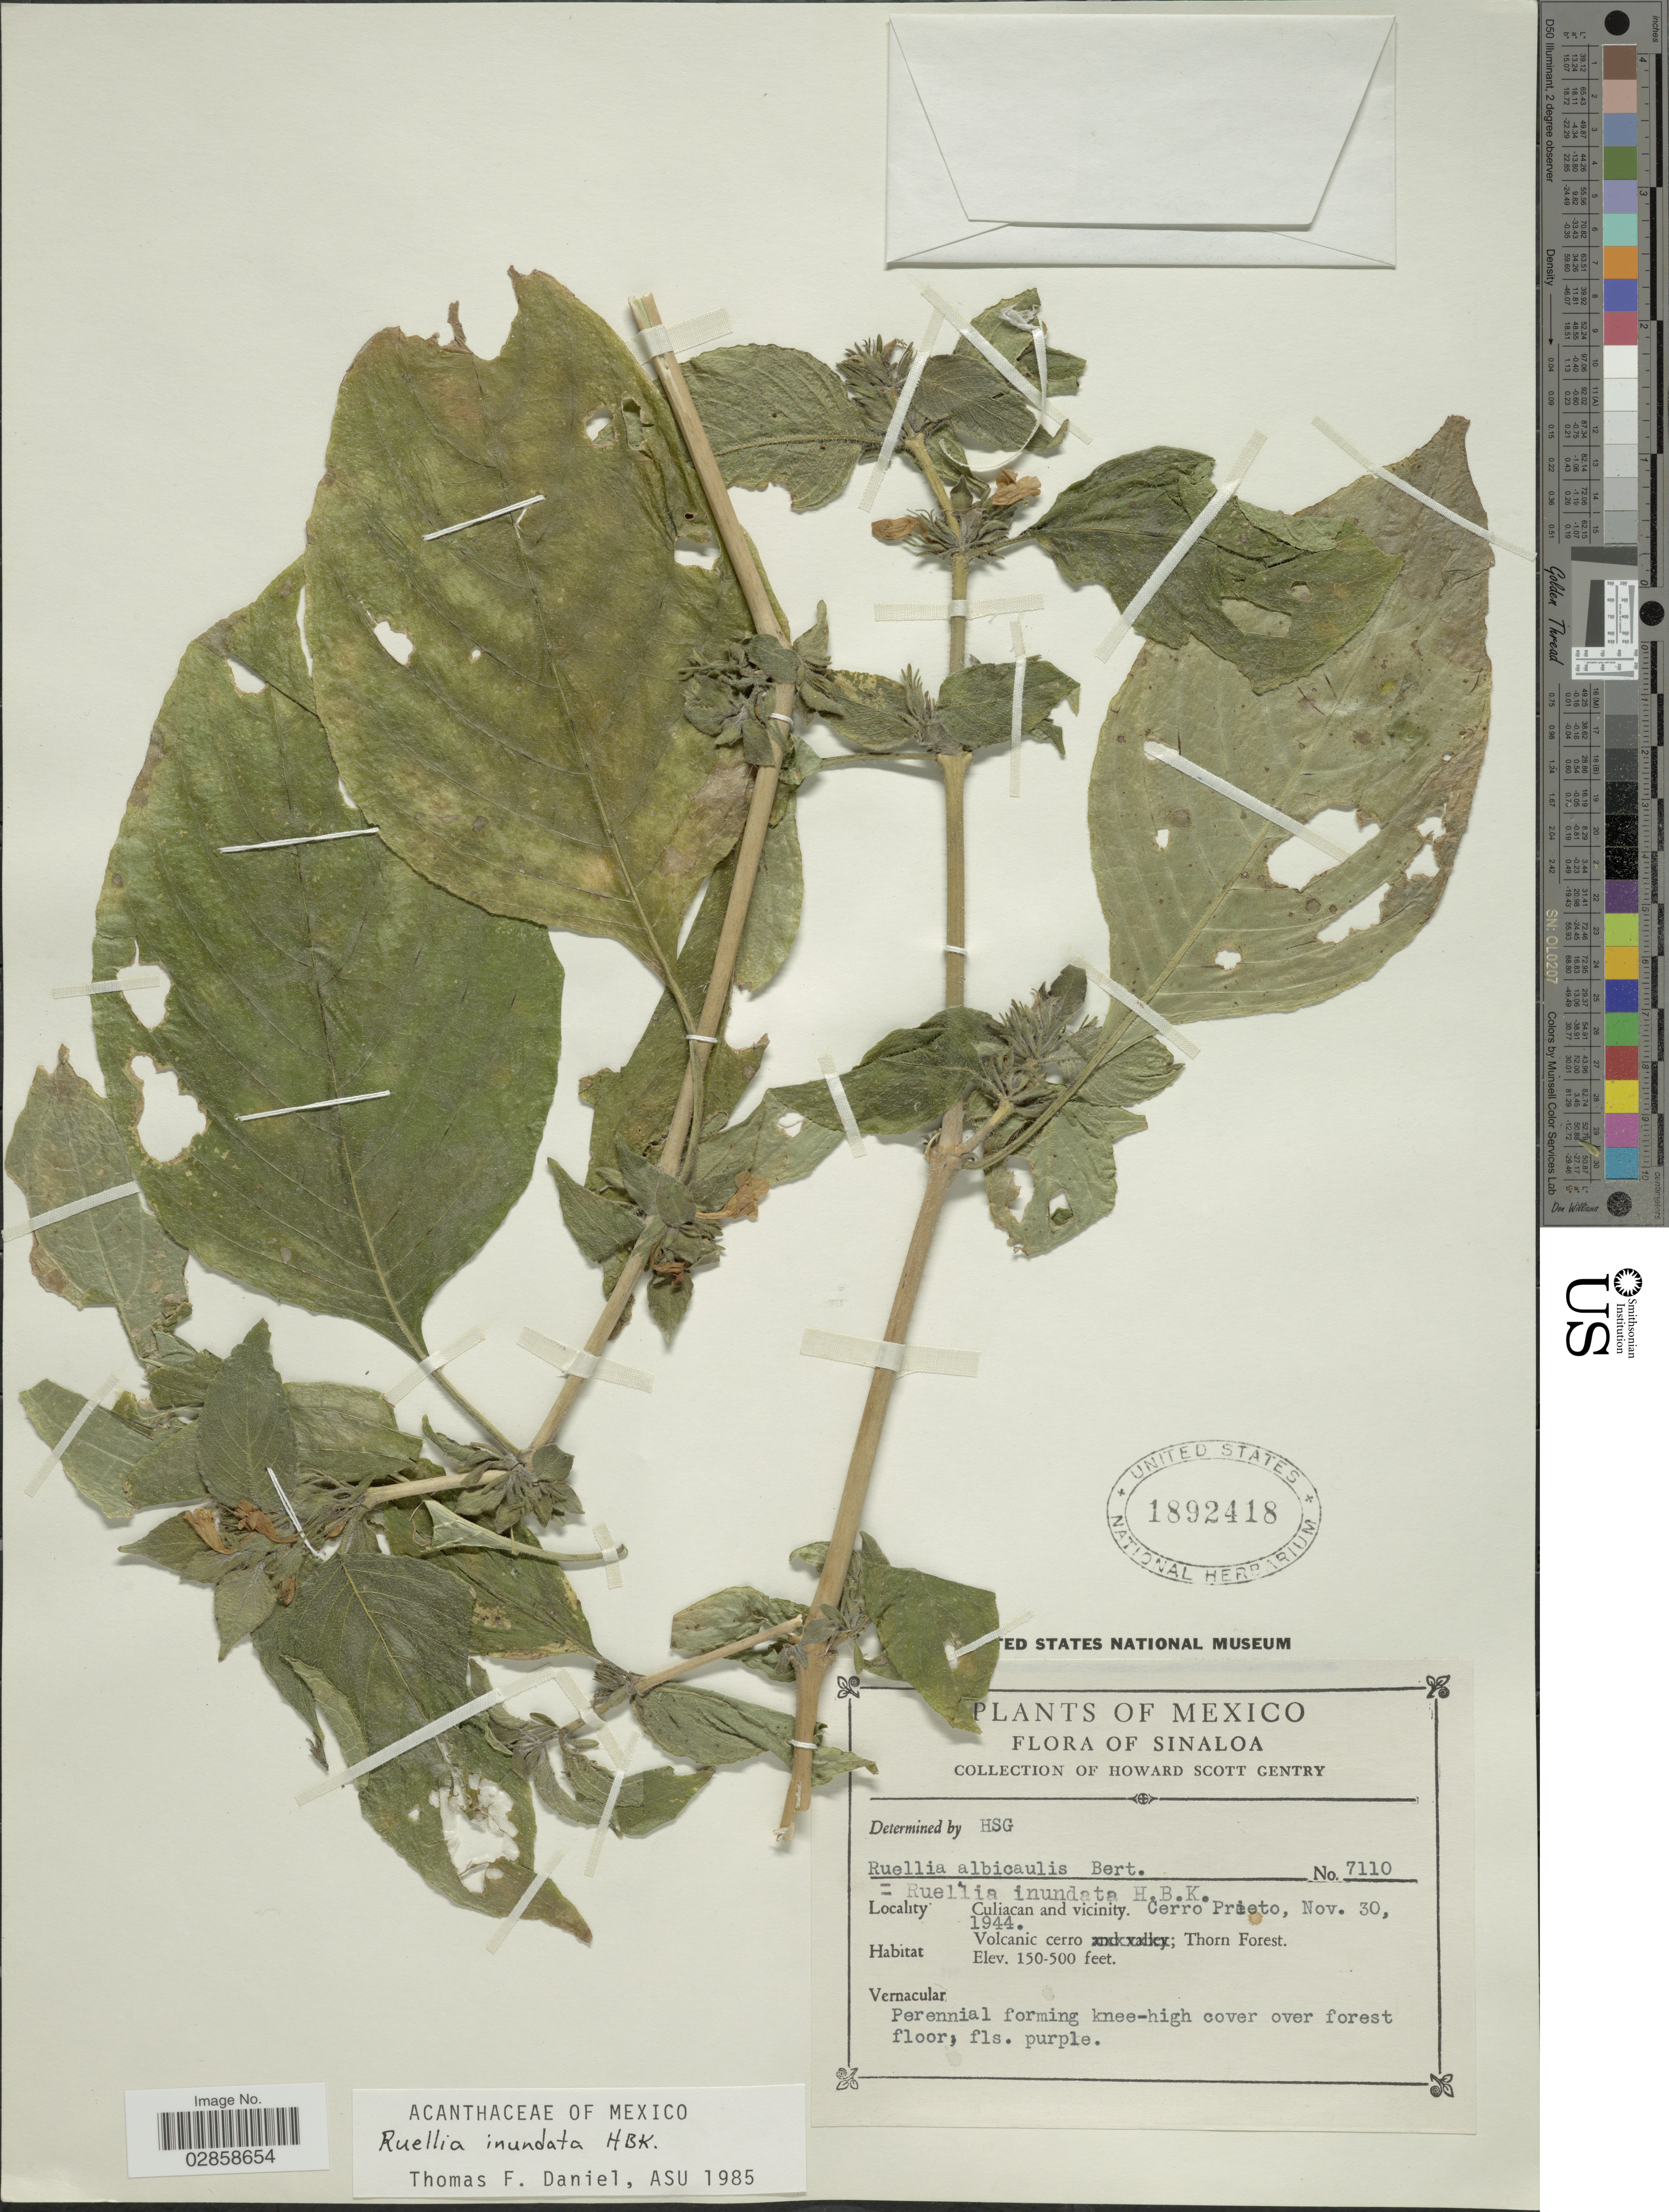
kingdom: Plantae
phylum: Tracheophyta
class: Magnoliopsida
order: Lamiales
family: Acanthaceae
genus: Ruellia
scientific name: Ruellia inundata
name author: Kunth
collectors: H. S. Gentry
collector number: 7110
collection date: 1944-11-30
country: Mexico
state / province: Sinaloa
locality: Culiacan and vicinity. Cerro Prieto.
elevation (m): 46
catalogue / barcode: US 1892418